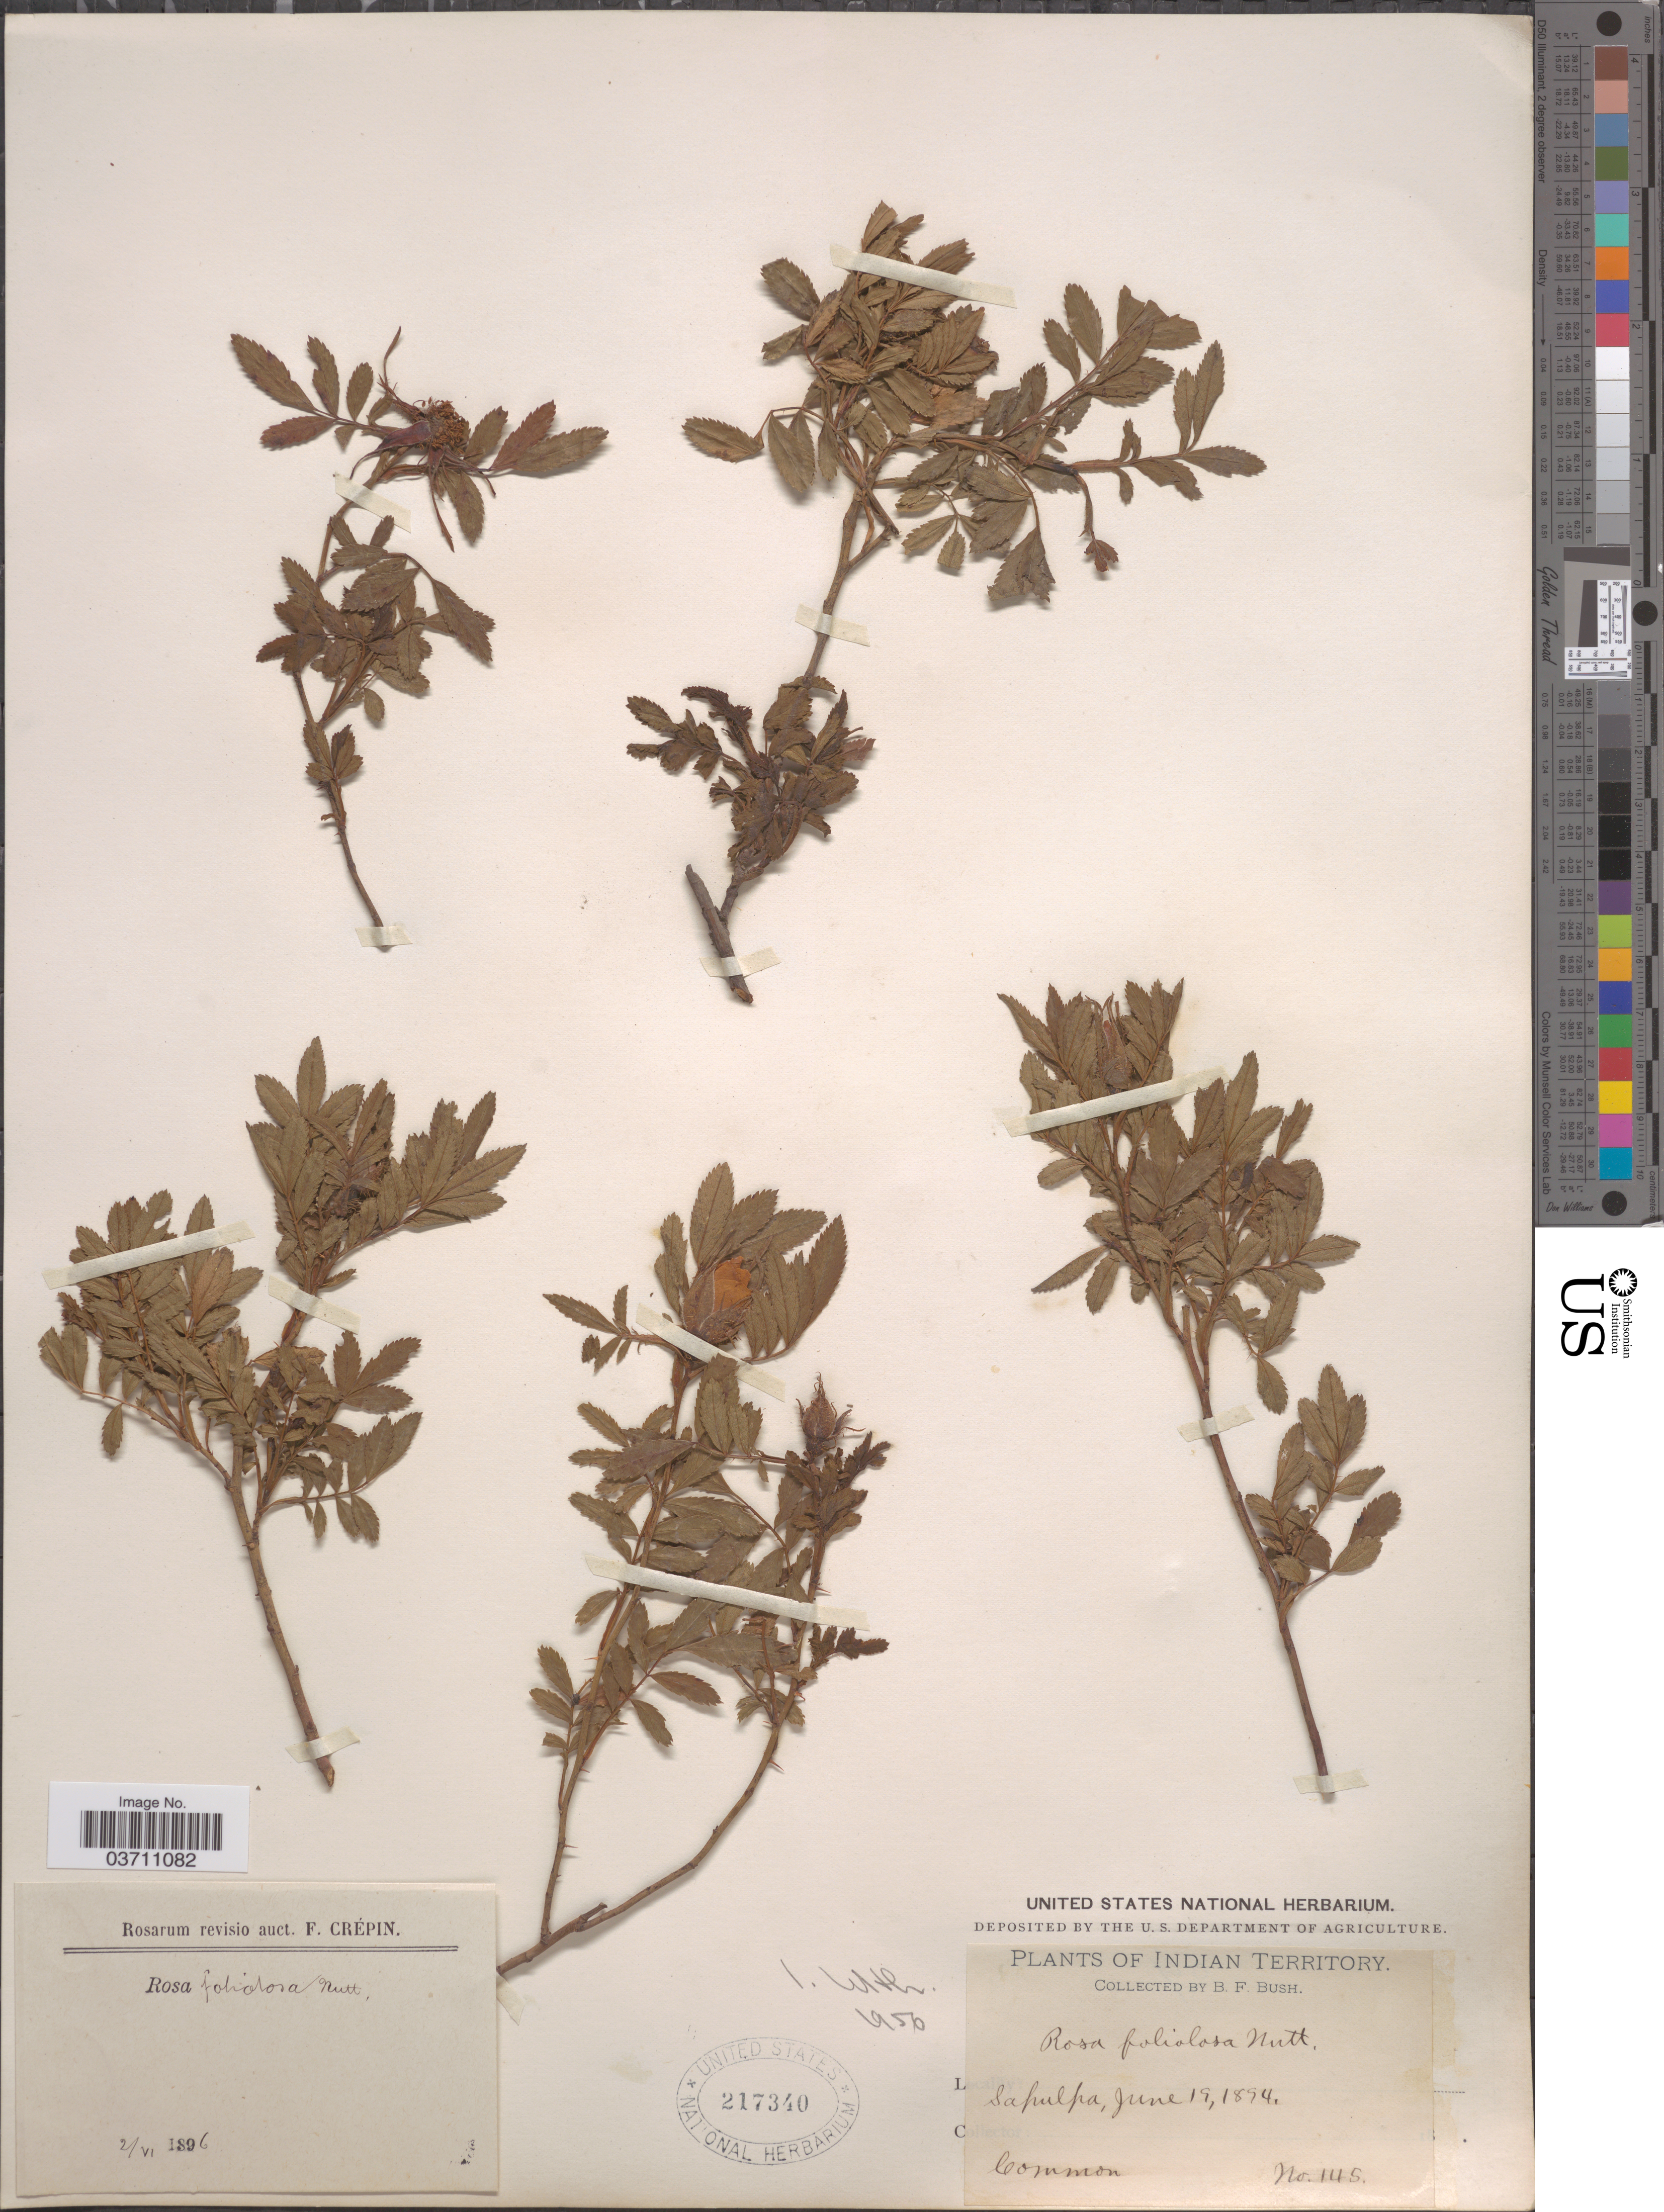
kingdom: Plantae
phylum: Tracheophyta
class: Magnoliopsida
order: Rosales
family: Rosaceae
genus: Rosa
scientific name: Rosa foliolosa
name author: Nutt.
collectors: B. F. Bush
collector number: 145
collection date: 1894-06-19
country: United States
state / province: Oklahoma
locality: Indian Territory. Sapulpa.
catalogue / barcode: US 217340